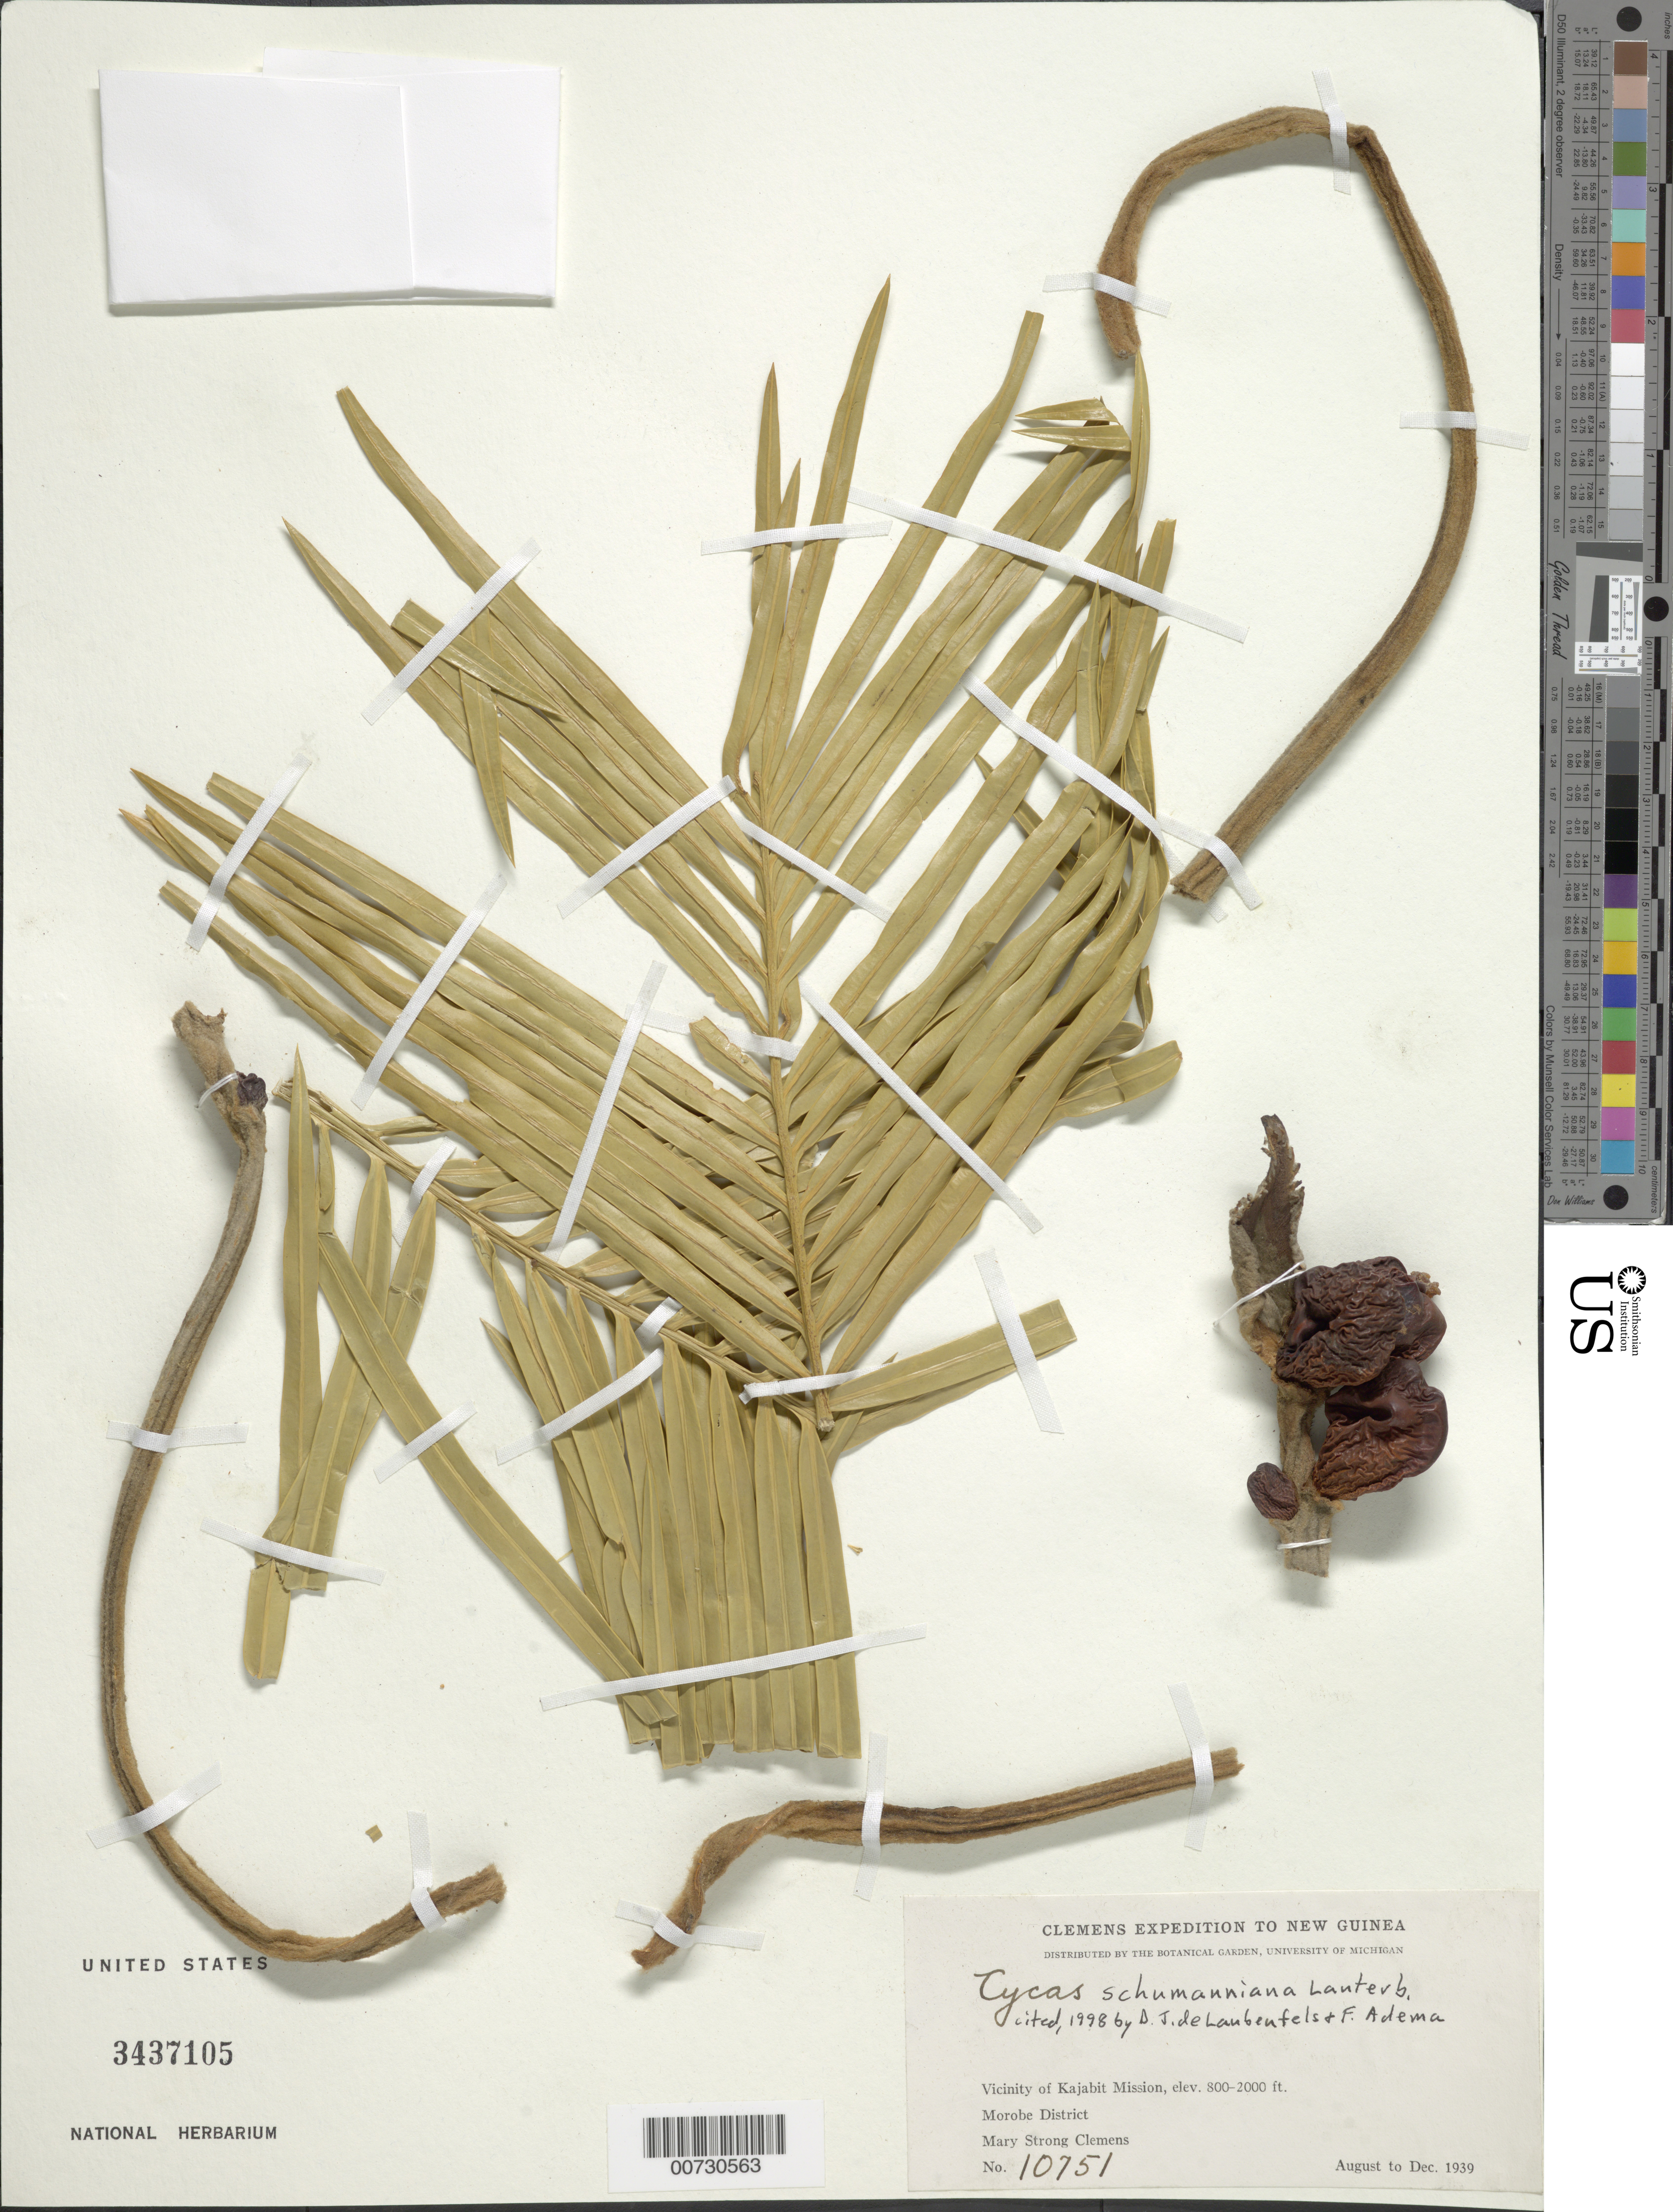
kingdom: Plantae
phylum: Tracheophyta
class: Cycadopsida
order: Cycadales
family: Cycadaceae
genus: Cycas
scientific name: Cycas schumanniana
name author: Lauterb.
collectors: M. S. Clemens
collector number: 10751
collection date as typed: Aug 1939 to -- Dec 1939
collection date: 1939-08/1939-12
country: Papua New Guinea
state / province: Morobe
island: New Guinea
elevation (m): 244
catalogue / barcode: US 3437105